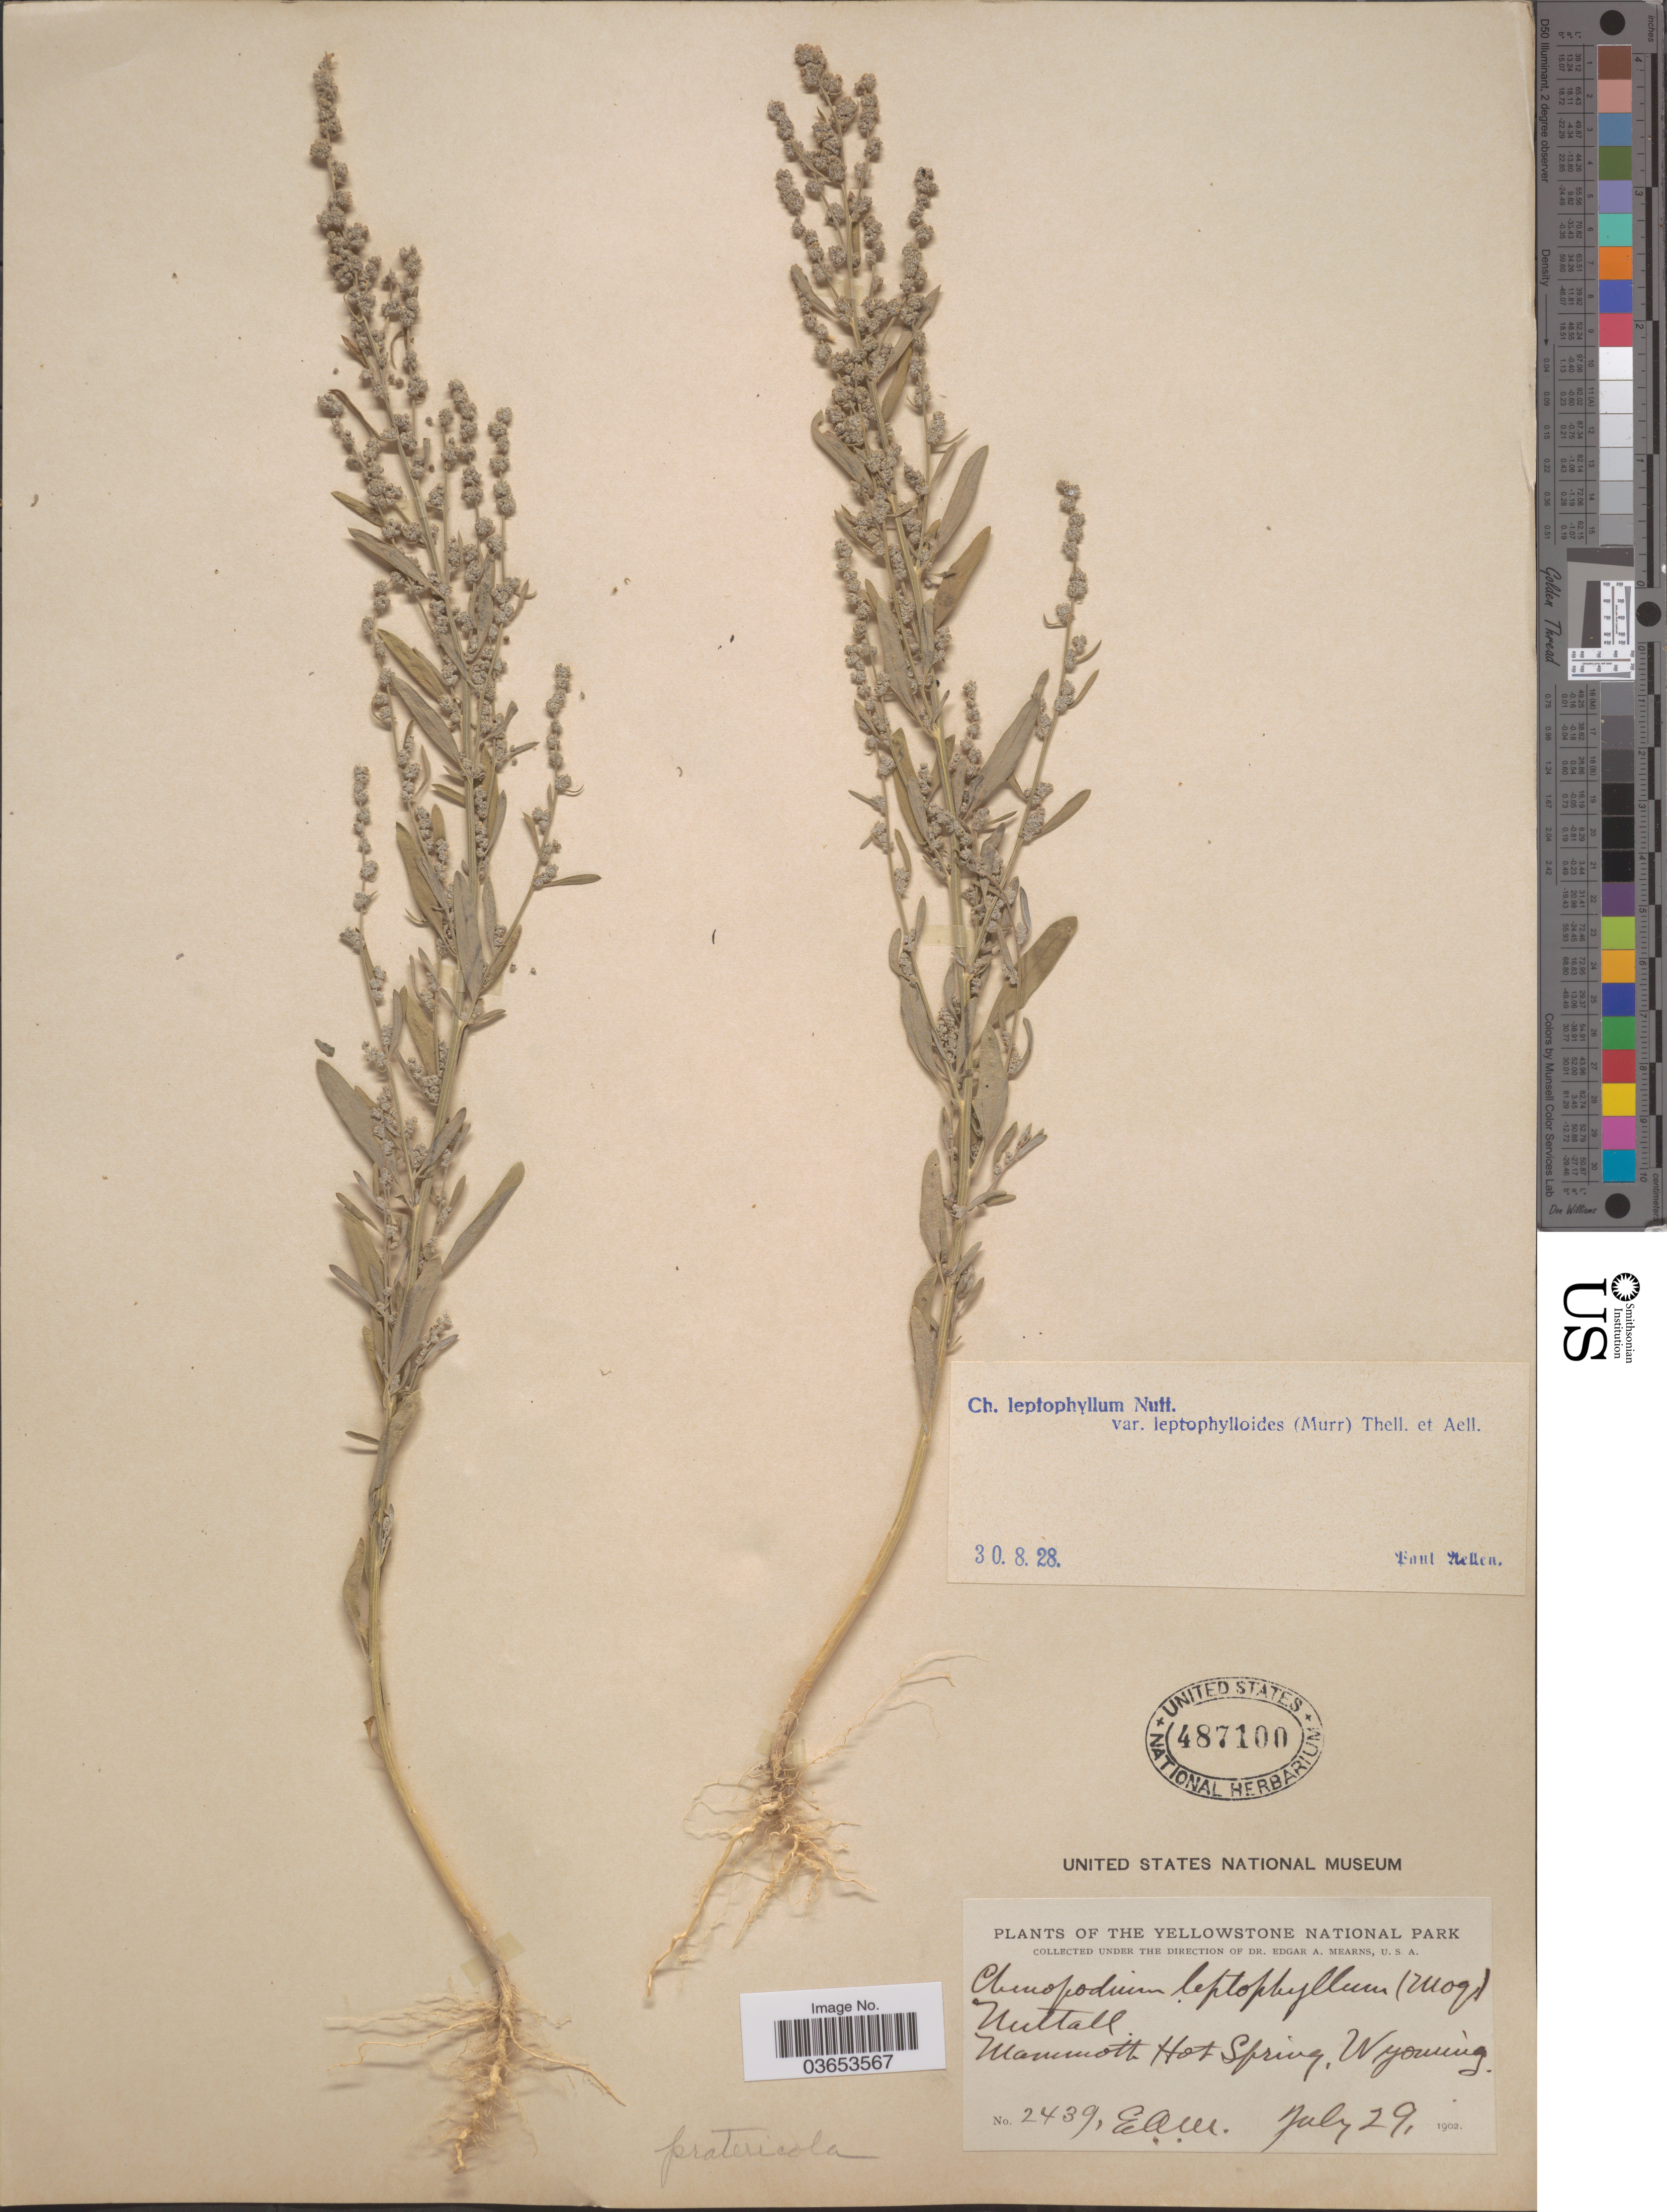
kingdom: Plantae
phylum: Tracheophyta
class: Magnoliopsida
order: Caryophyllales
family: Amaranthaceae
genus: Chenopodium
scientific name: Chenopodium leptophyllum var. leptophylloides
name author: (Murr) Thell. & Aellen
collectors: E. A. Mearns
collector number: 2439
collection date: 1902-07-29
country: United States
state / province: Wyoming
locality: Yellowstone National Park. Mammoth Hot Springs.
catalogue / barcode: US 487100